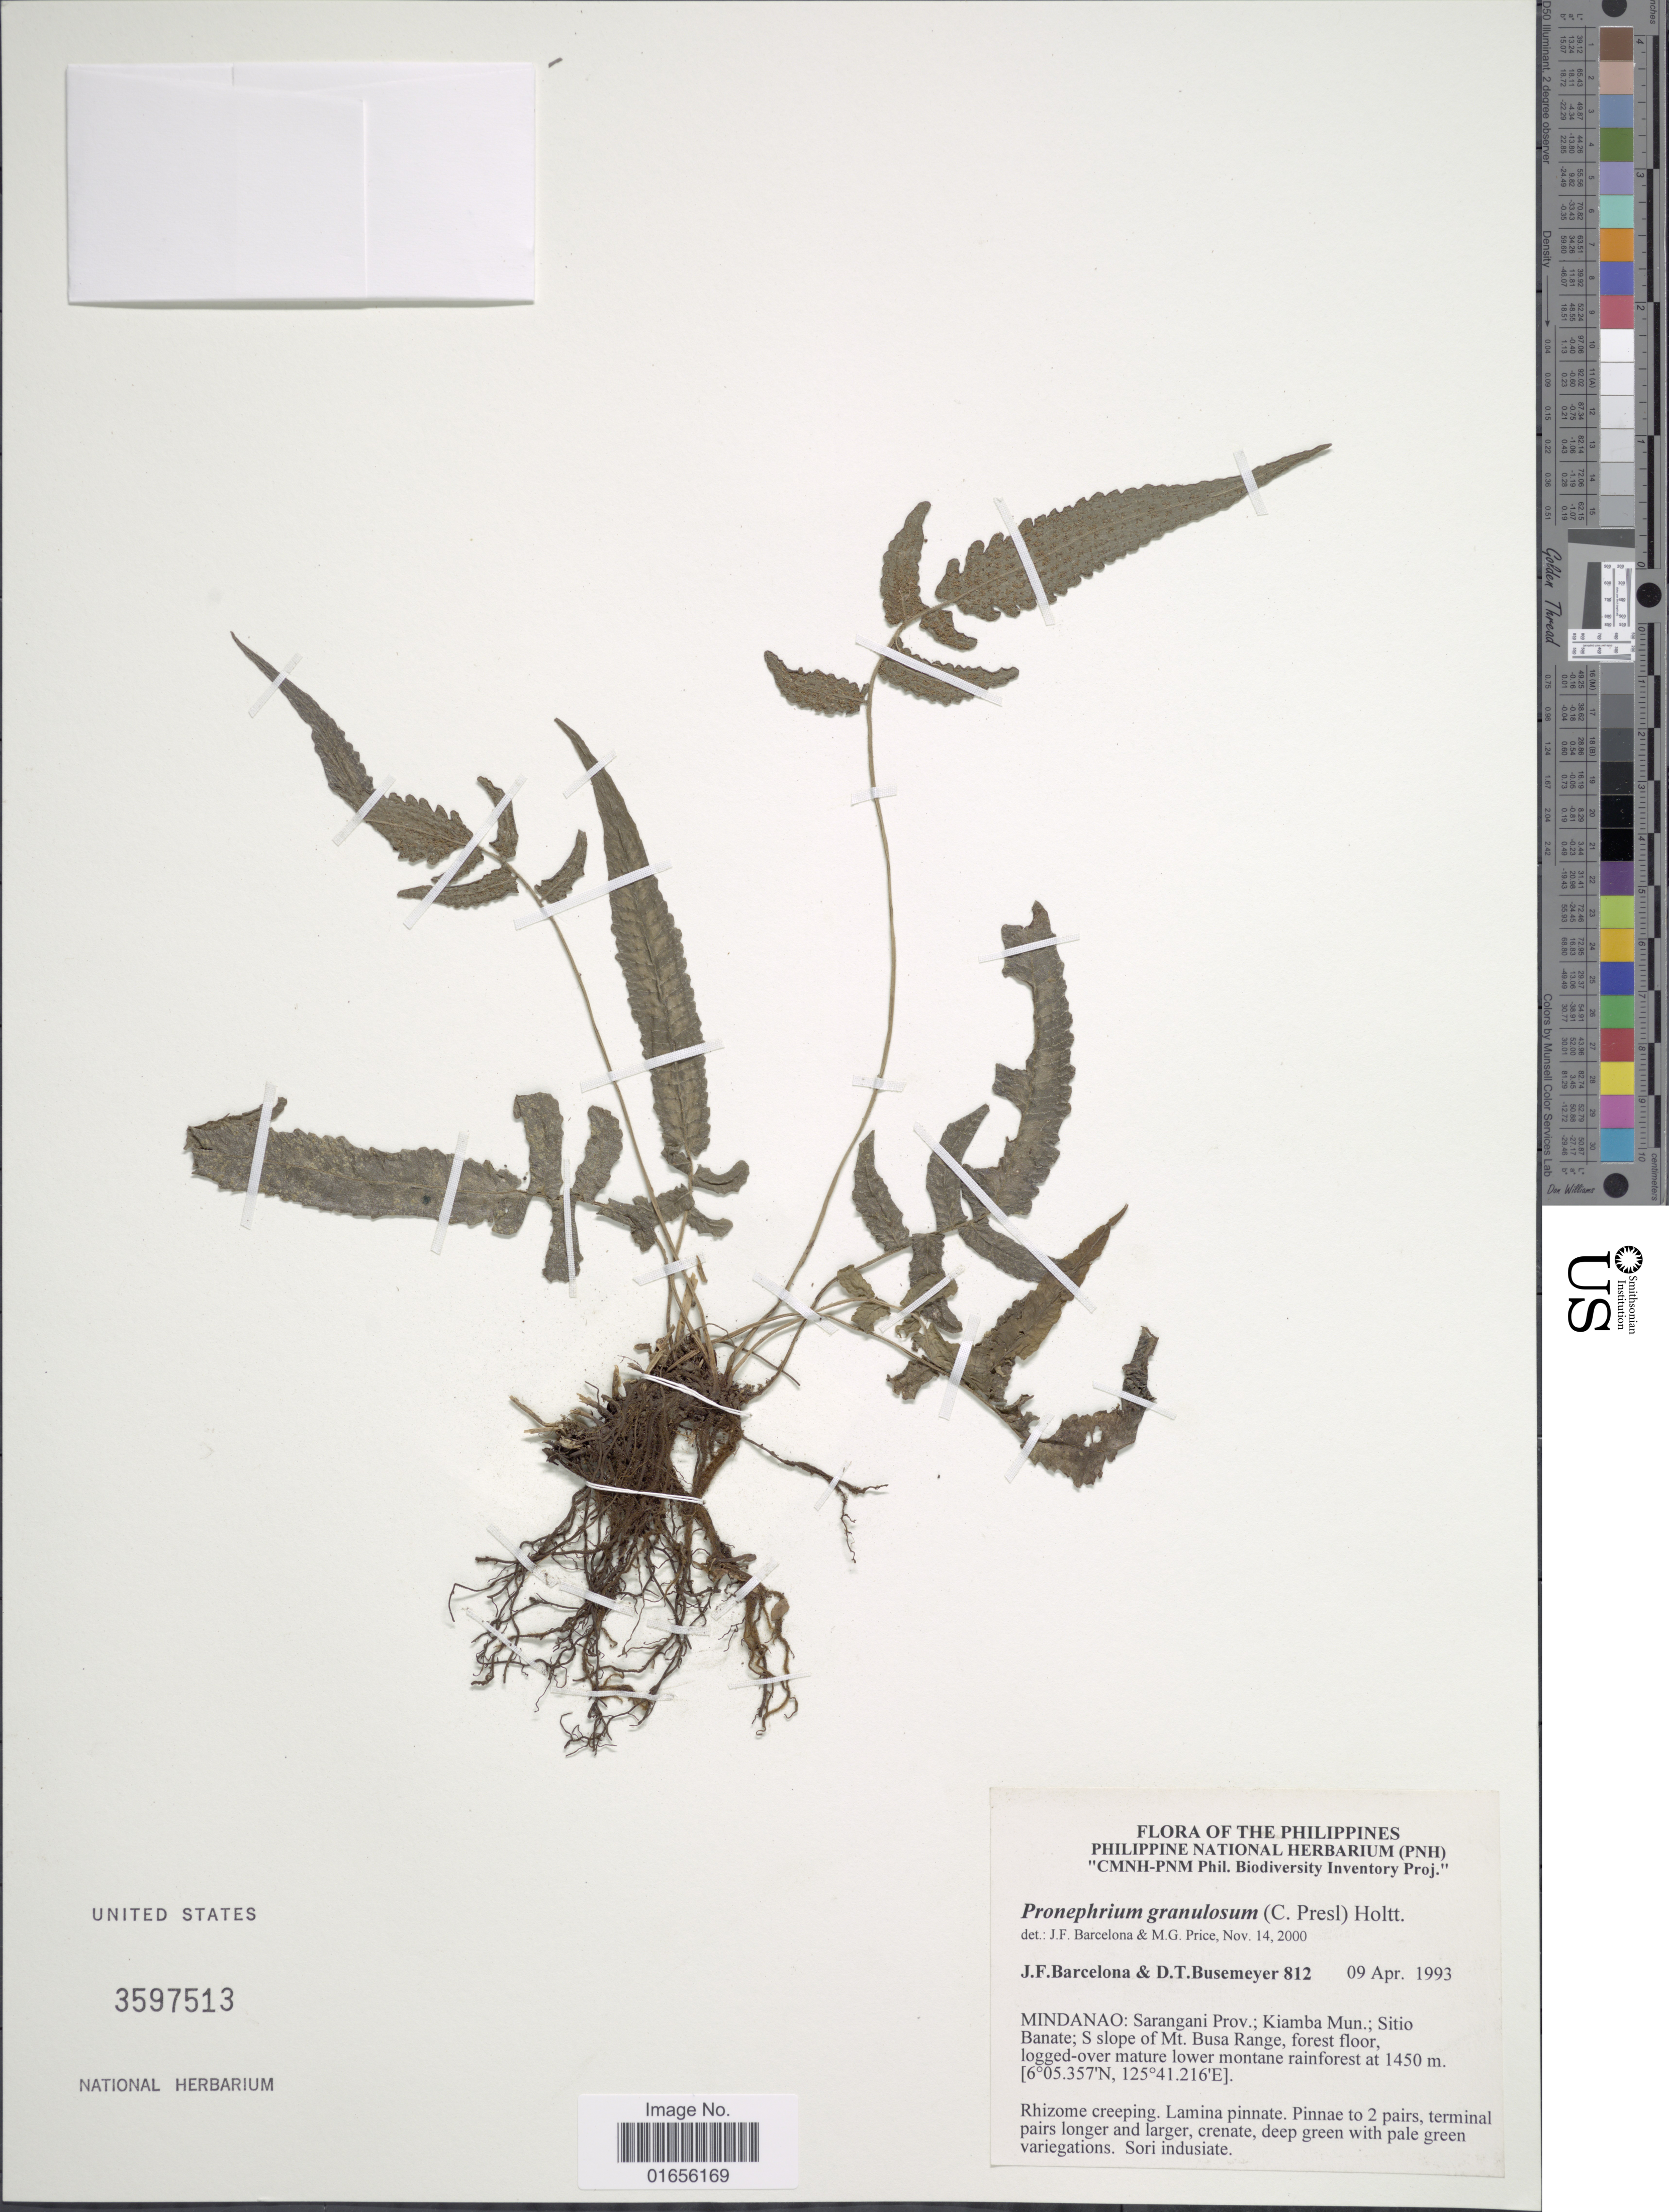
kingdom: Plantae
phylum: Tracheophyta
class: Polypodiopsida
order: Polypodiales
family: Thelypteridaceae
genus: Pronephrium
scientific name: Pronephrium glandulosum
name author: (Blume) Holttum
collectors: J. F. Barcelona & D. Busemeyer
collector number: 812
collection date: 1993-04-09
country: Philippines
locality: The Philippines, Mindanao: Sarangani Prov.; Kiamba Mun.; Sitio Banate; S slope of Mt. Busa Range, forest floor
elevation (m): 1450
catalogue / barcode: US 3597513